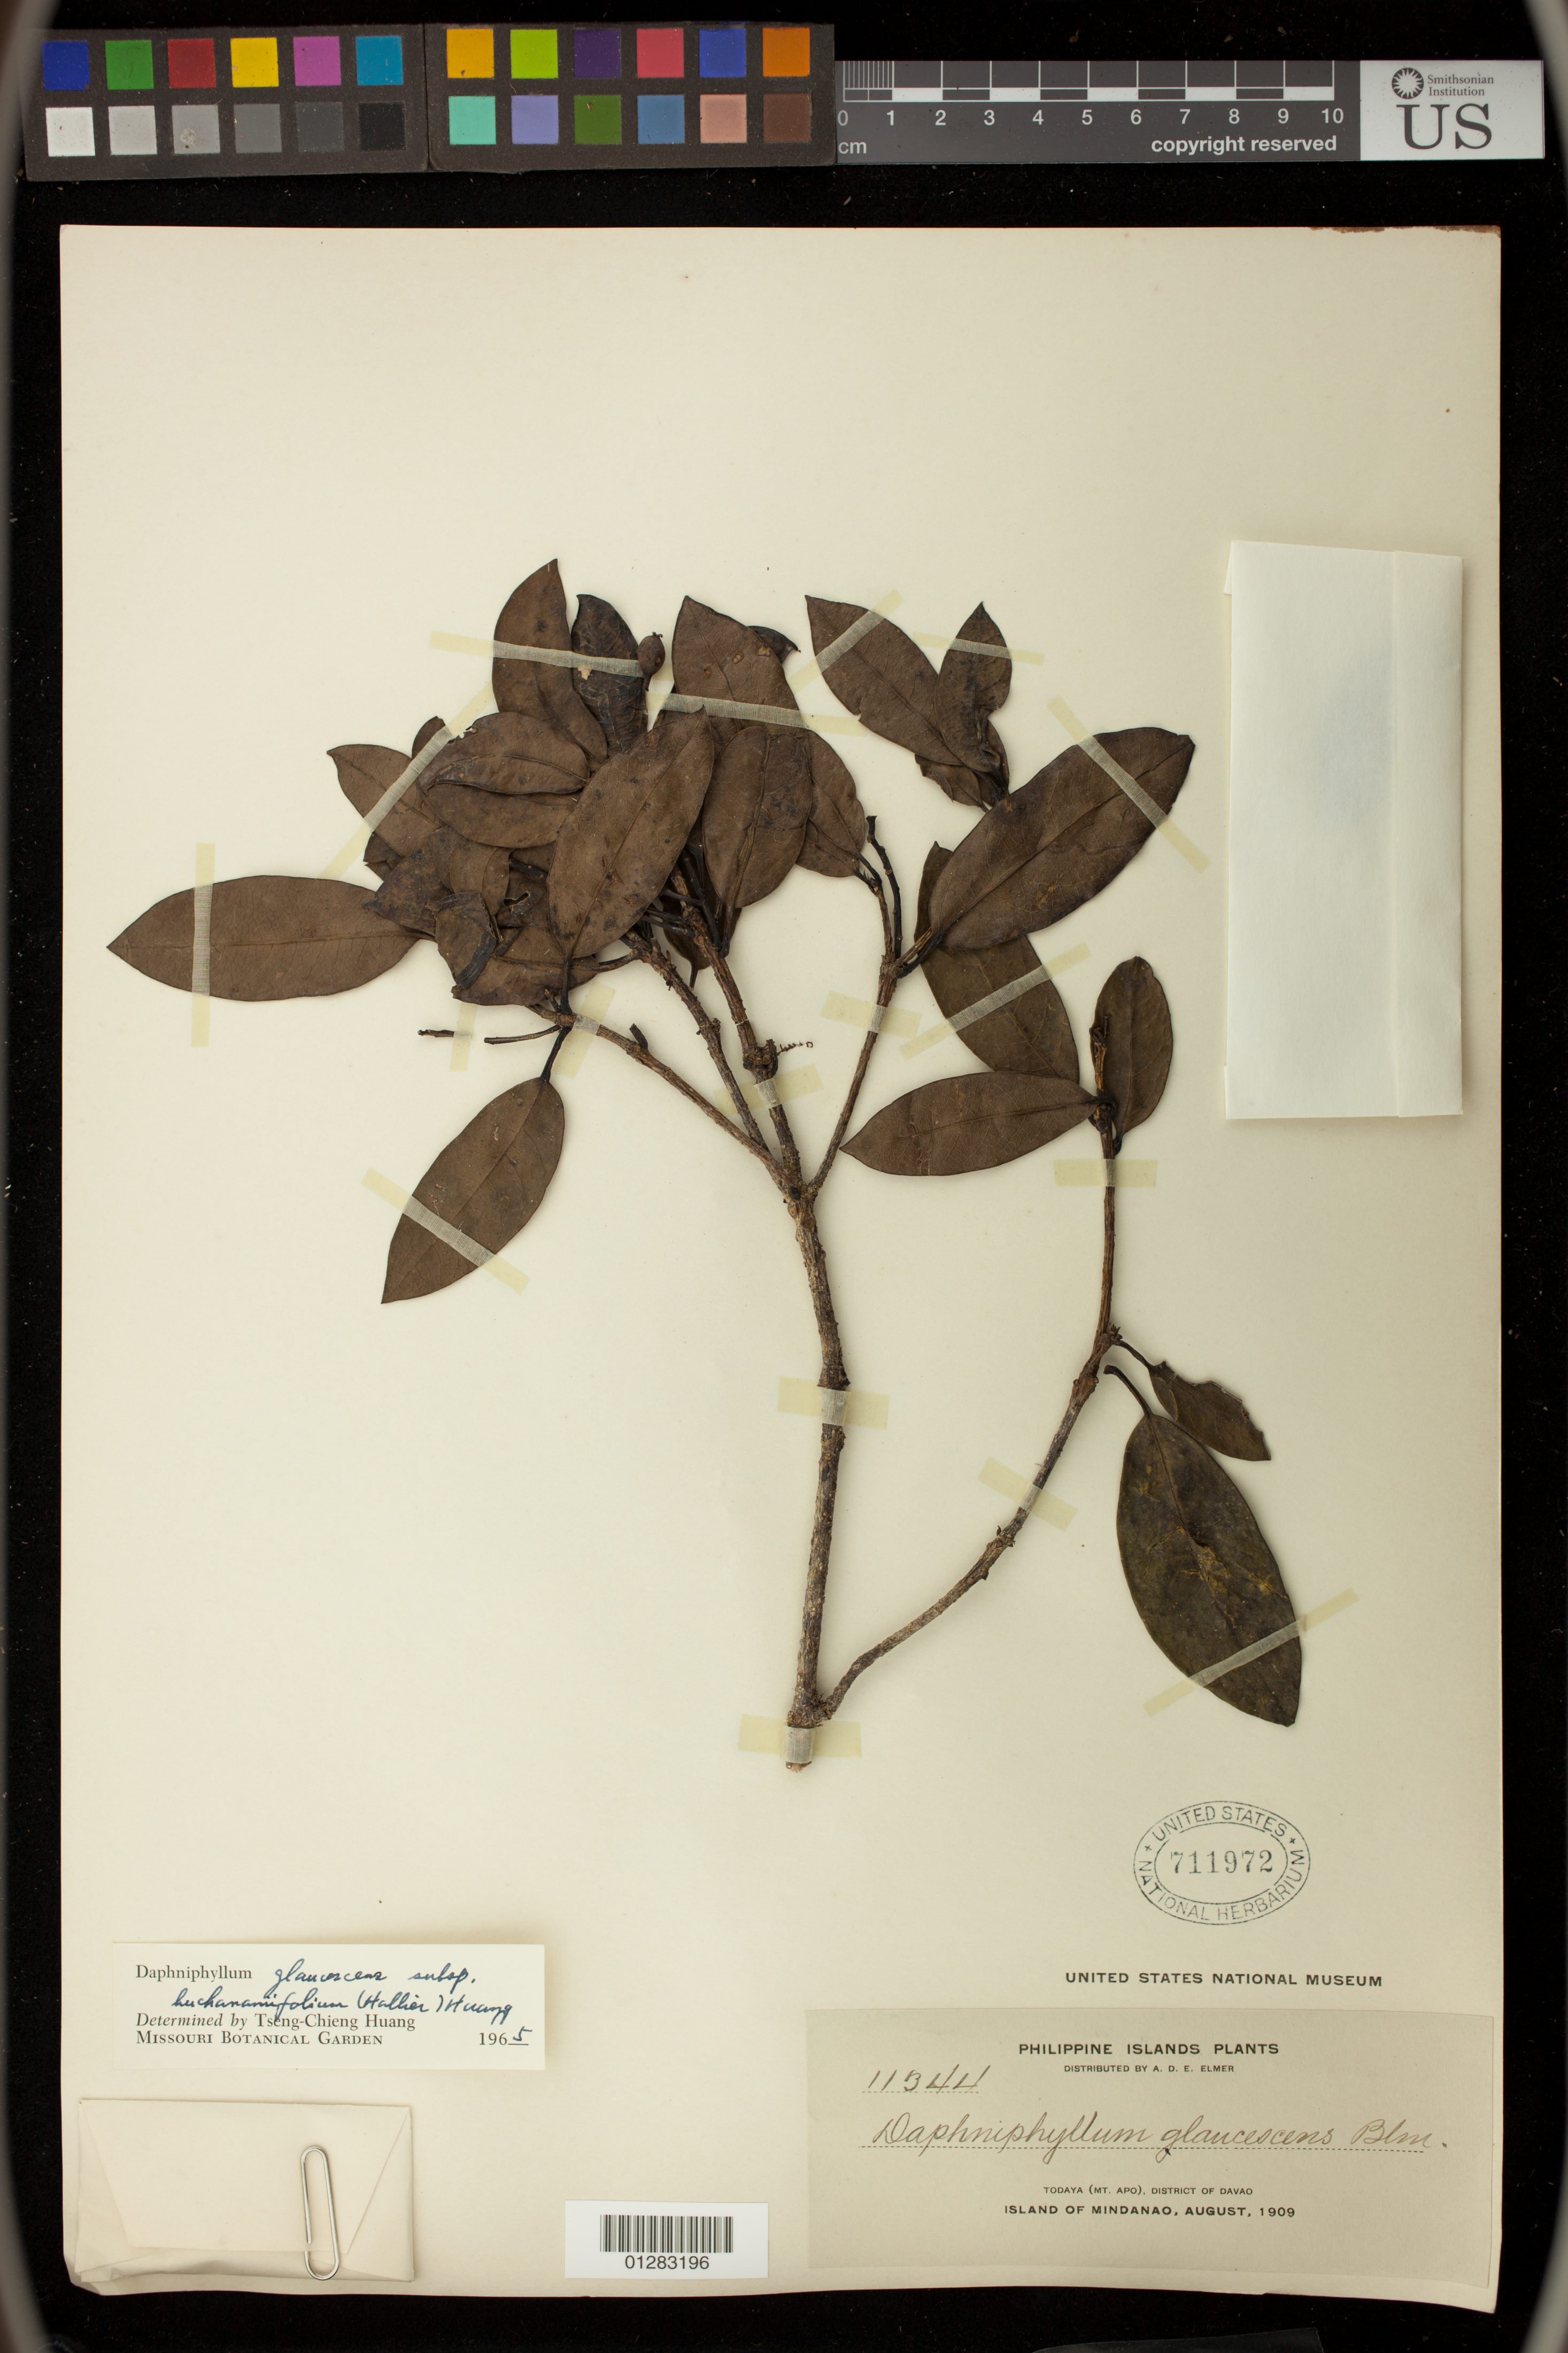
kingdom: Plantae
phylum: Tracheophyta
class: Magnoliopsida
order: Saxifragales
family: Daphniphyllaceae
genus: Daphniphyllum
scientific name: Daphniphyllum glaucescens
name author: Blume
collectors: A. D. E. Elmer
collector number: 11344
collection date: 1909-08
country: Philippines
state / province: Davao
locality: Todaya (Mt. Apo), District of Davao, Island of Mindanao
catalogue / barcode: US 711972